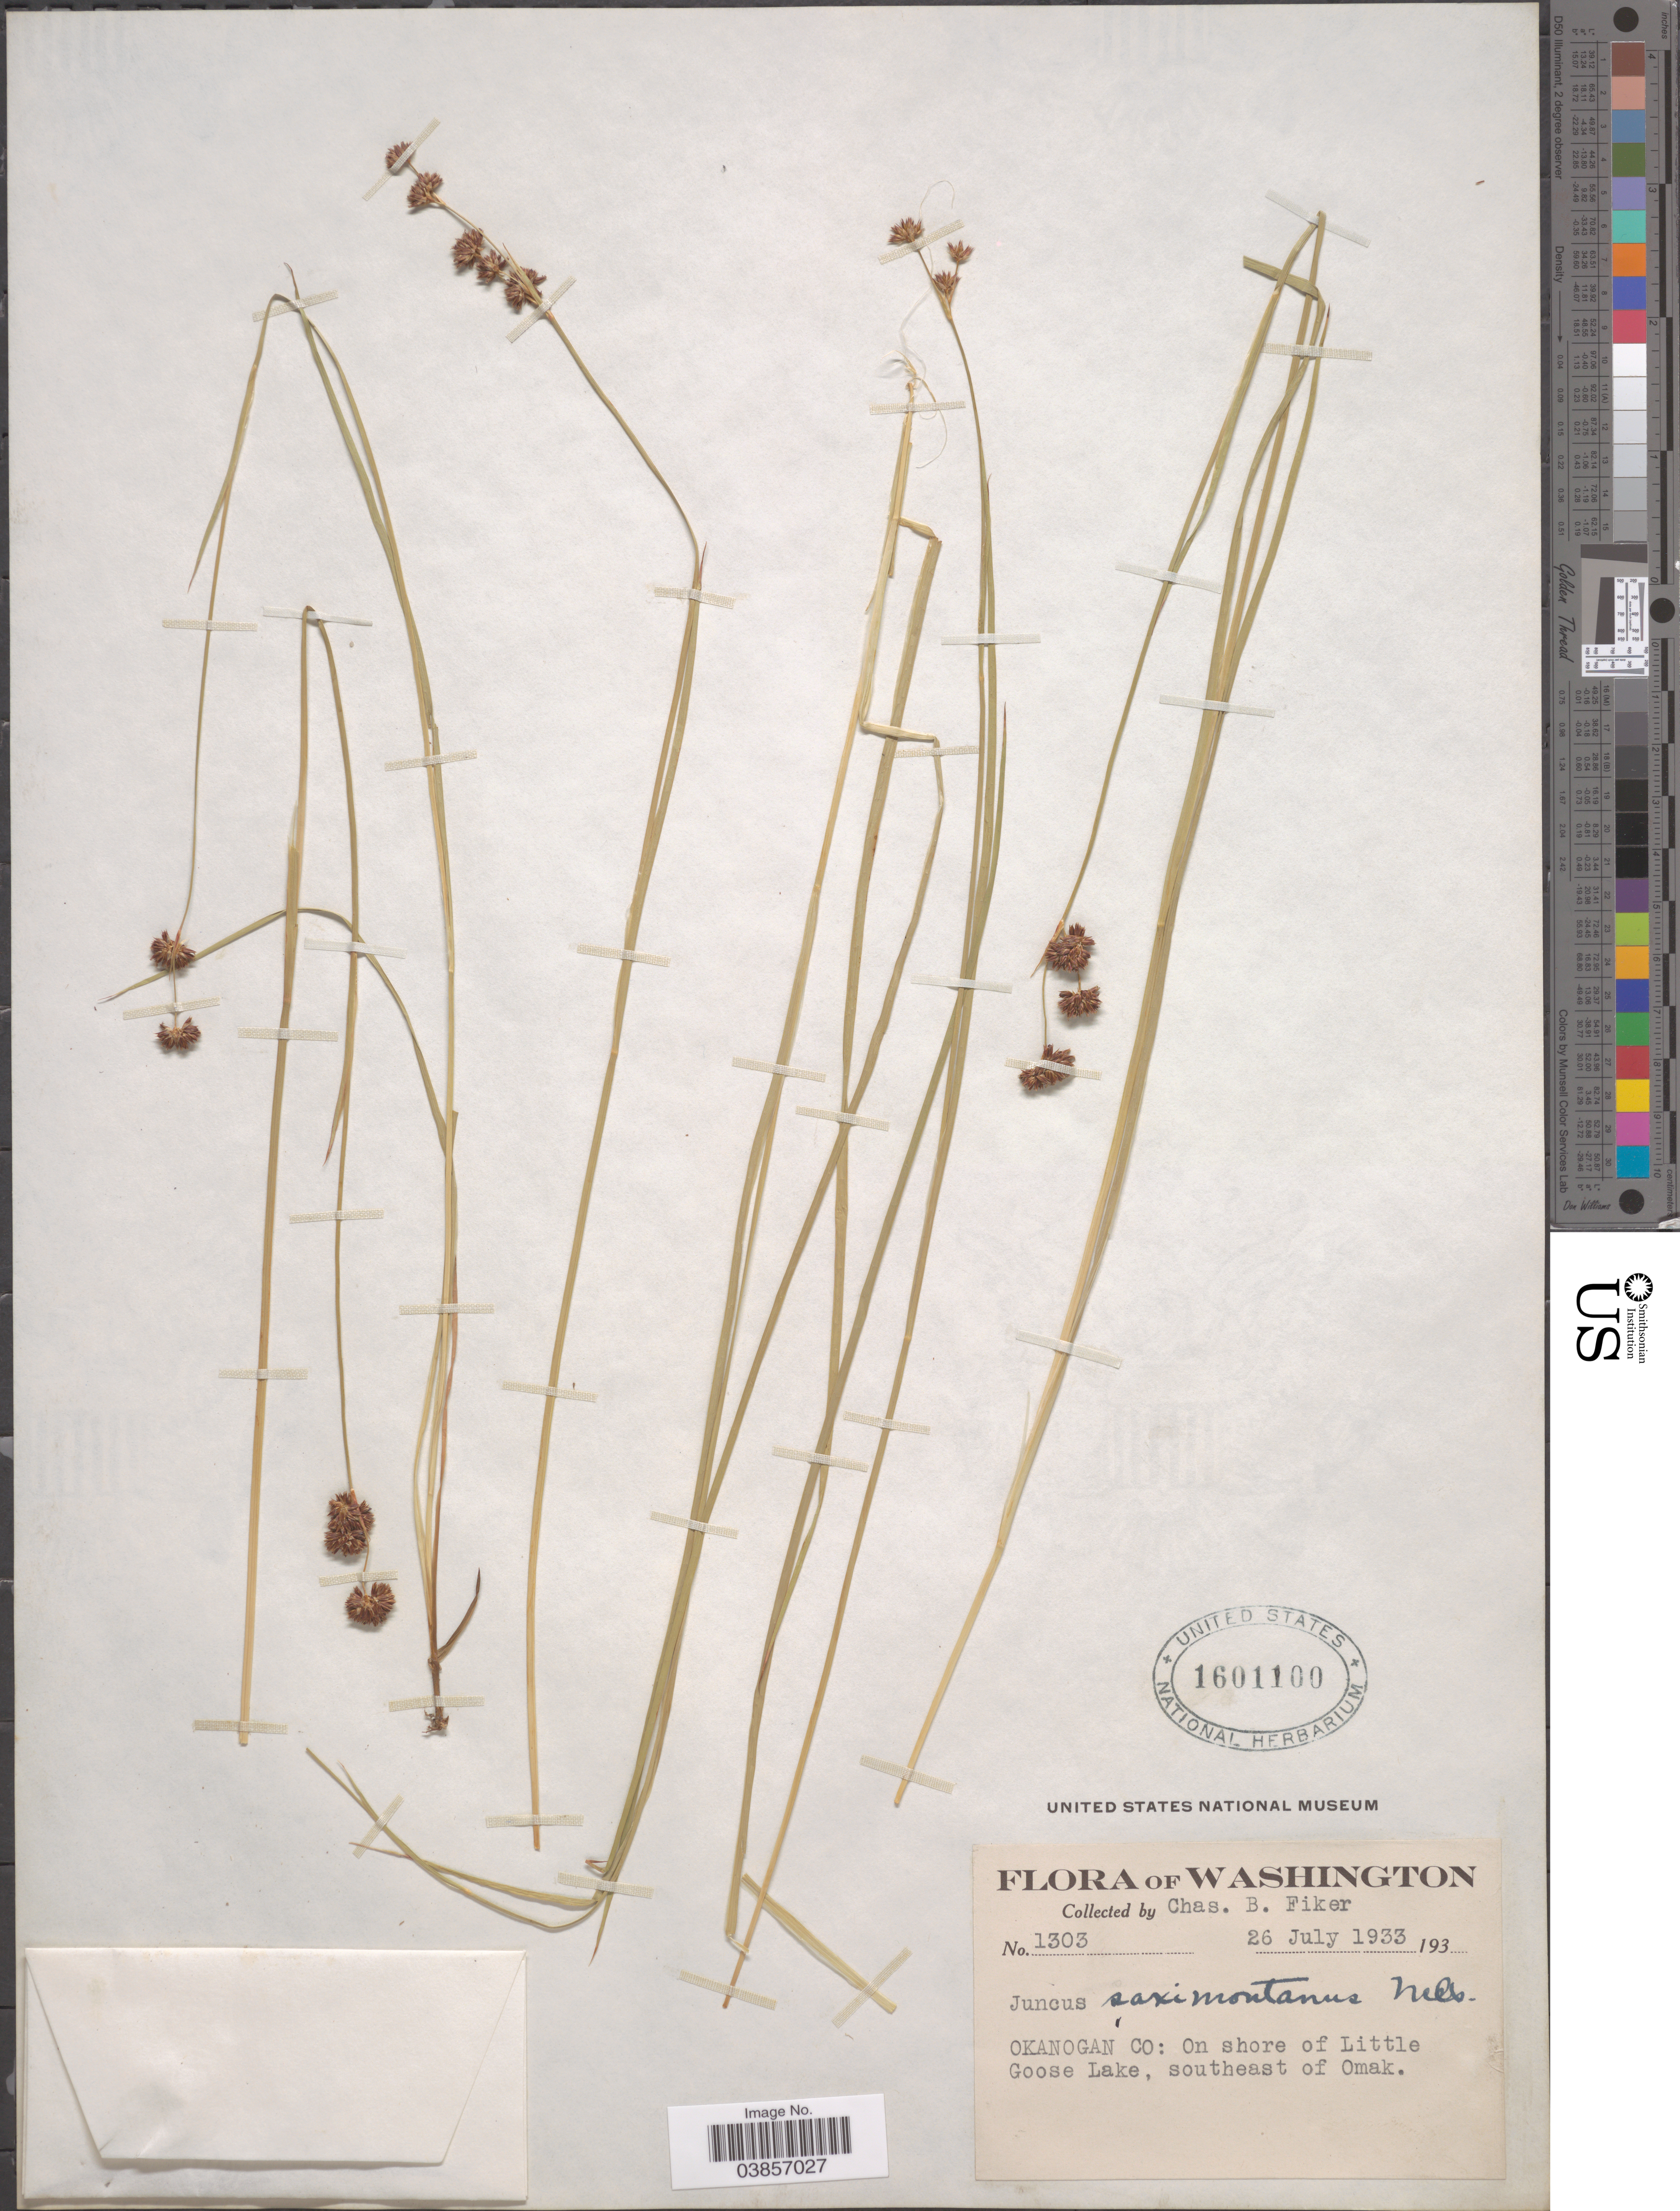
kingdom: Plantae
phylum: Tracheophyta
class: Liliopsida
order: Poales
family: Juncaceae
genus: Juncus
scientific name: Juncus saximontanus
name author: A. Nelson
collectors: C. Fiker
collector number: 1303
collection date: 1933-07-26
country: United States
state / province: Washington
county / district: Okanogan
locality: Okanogan Co: On shore of Little Goose Lake, southeast of Omak.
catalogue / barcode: US 1601100